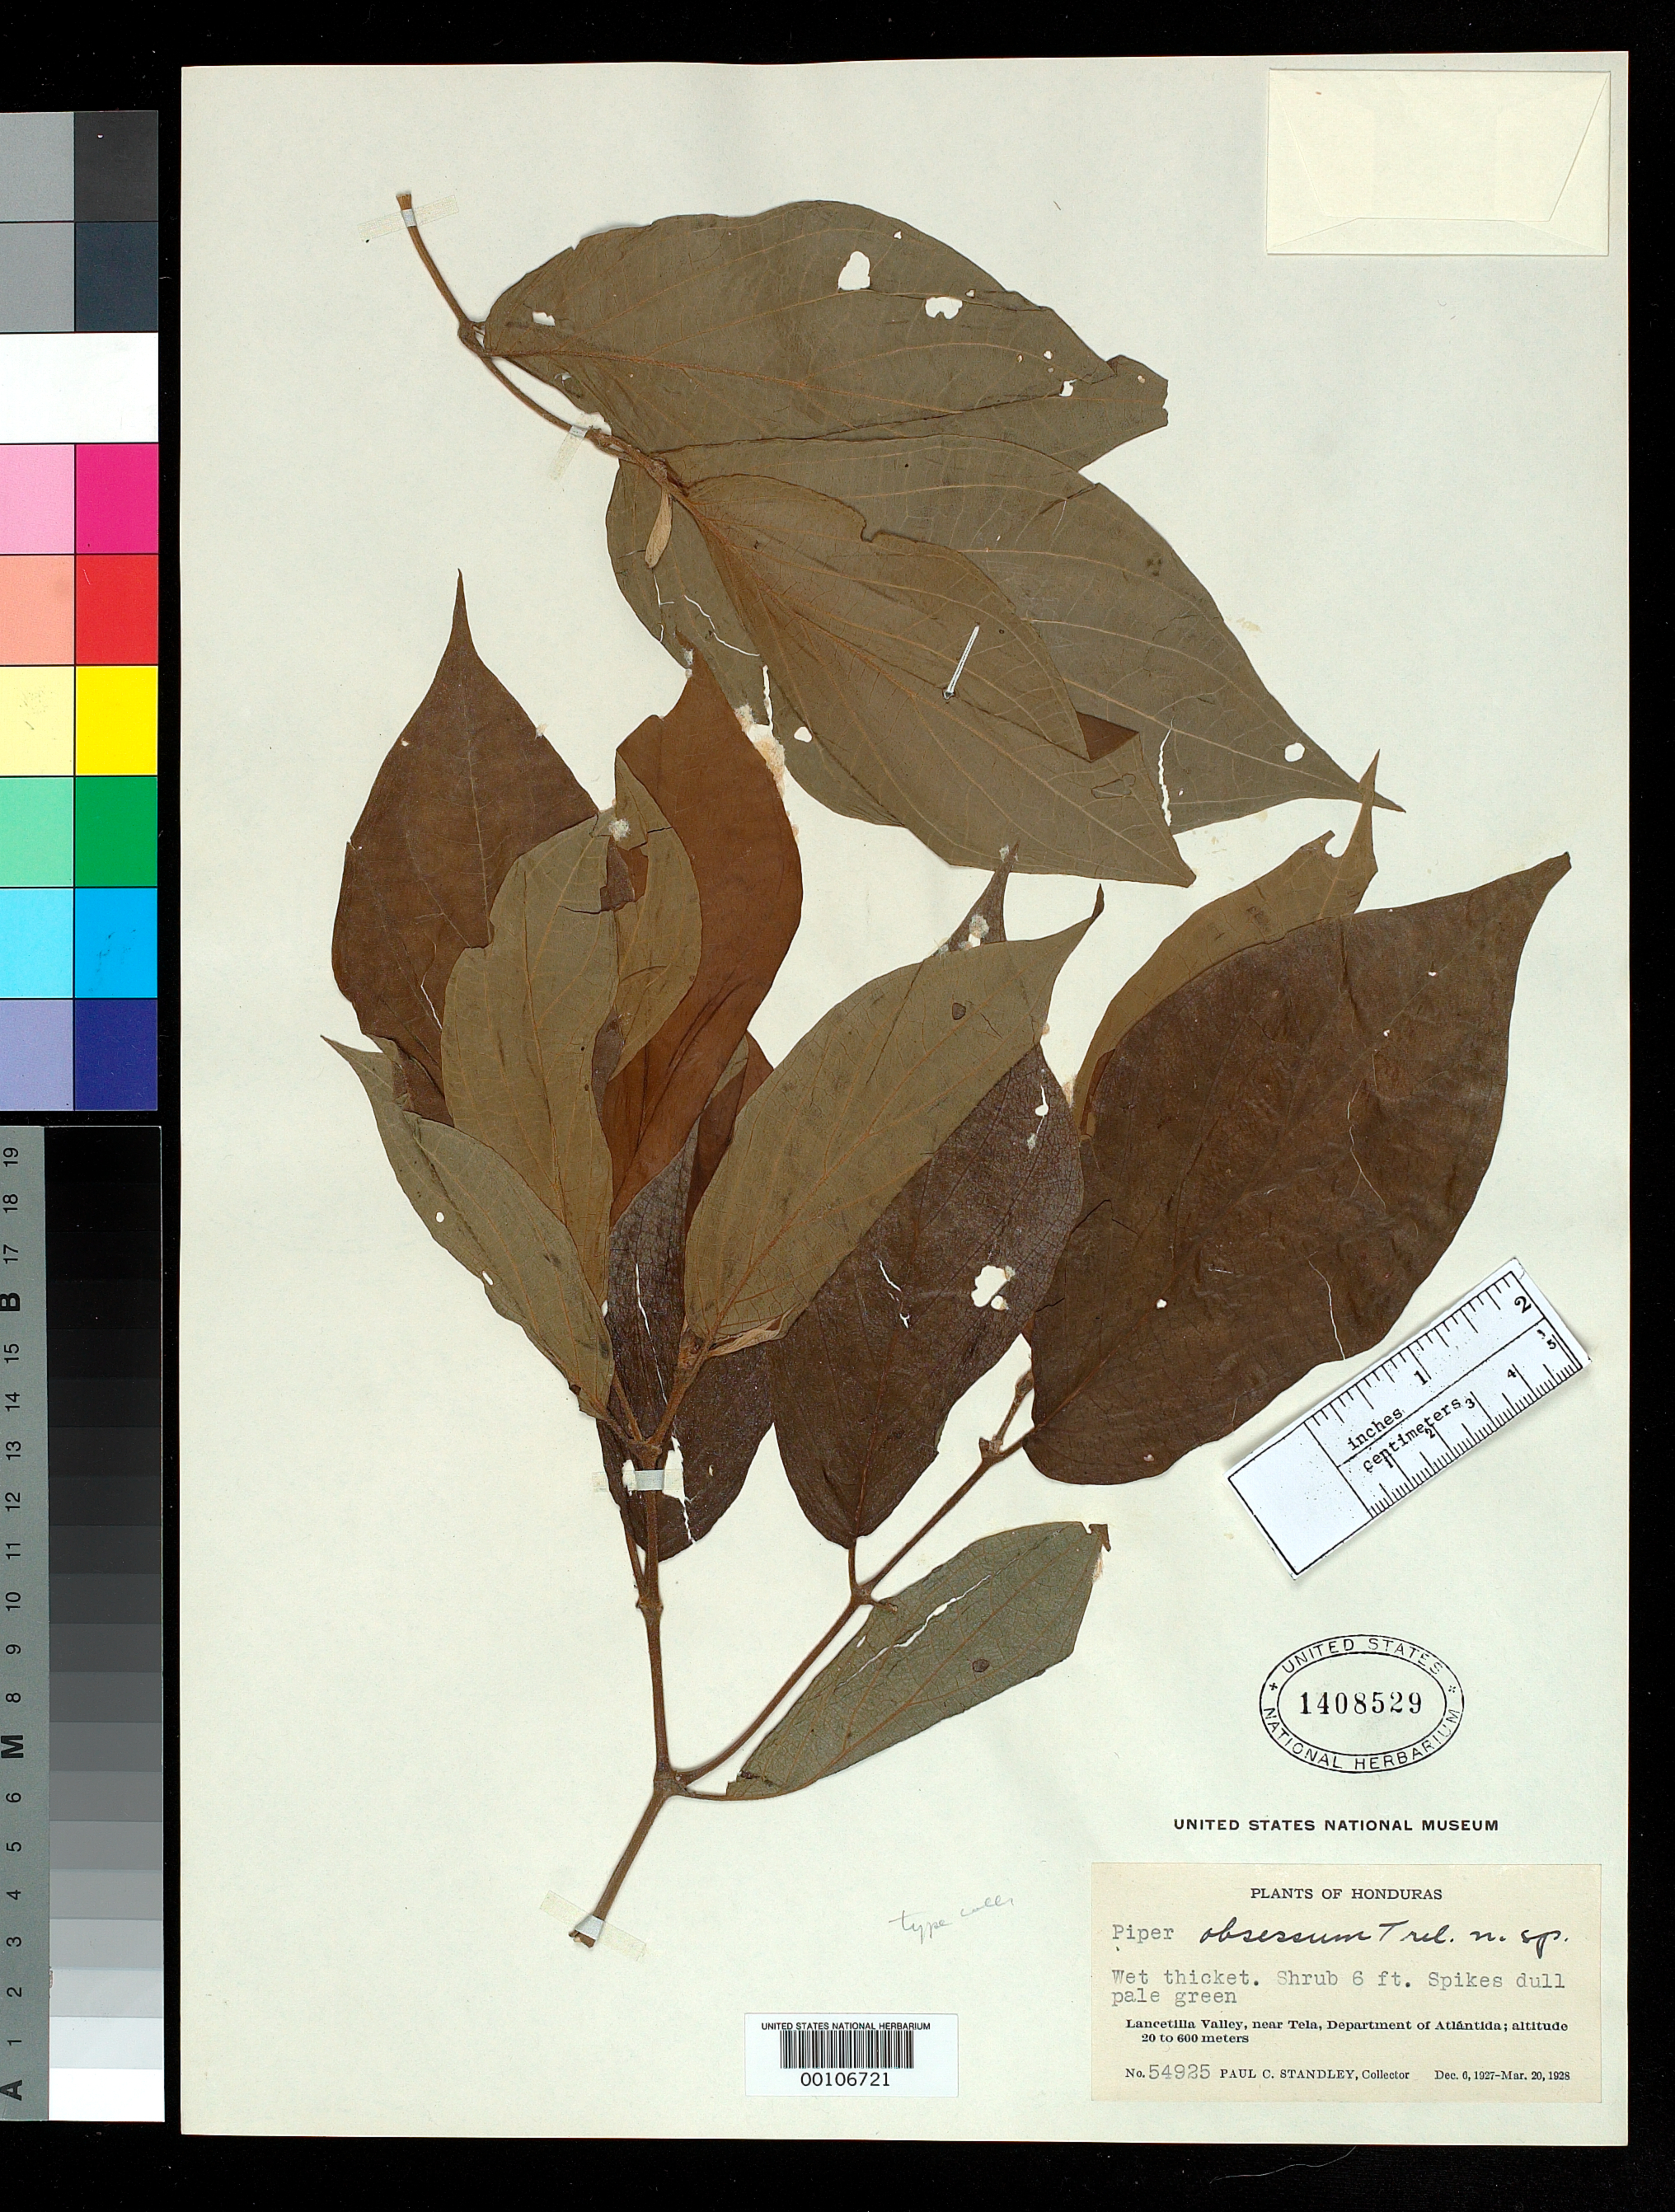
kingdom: Plantae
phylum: Tracheophyta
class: Magnoliopsida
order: Piperales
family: Piperaceae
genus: Piper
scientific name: Piper obsessum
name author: Trel.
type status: Isotype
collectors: P. C. Standley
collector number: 54925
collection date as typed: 22 Jan 1928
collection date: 1928-01-22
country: Honduras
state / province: Atlántida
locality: Lancetilla Valley, near Tela.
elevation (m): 100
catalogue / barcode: US 1408529